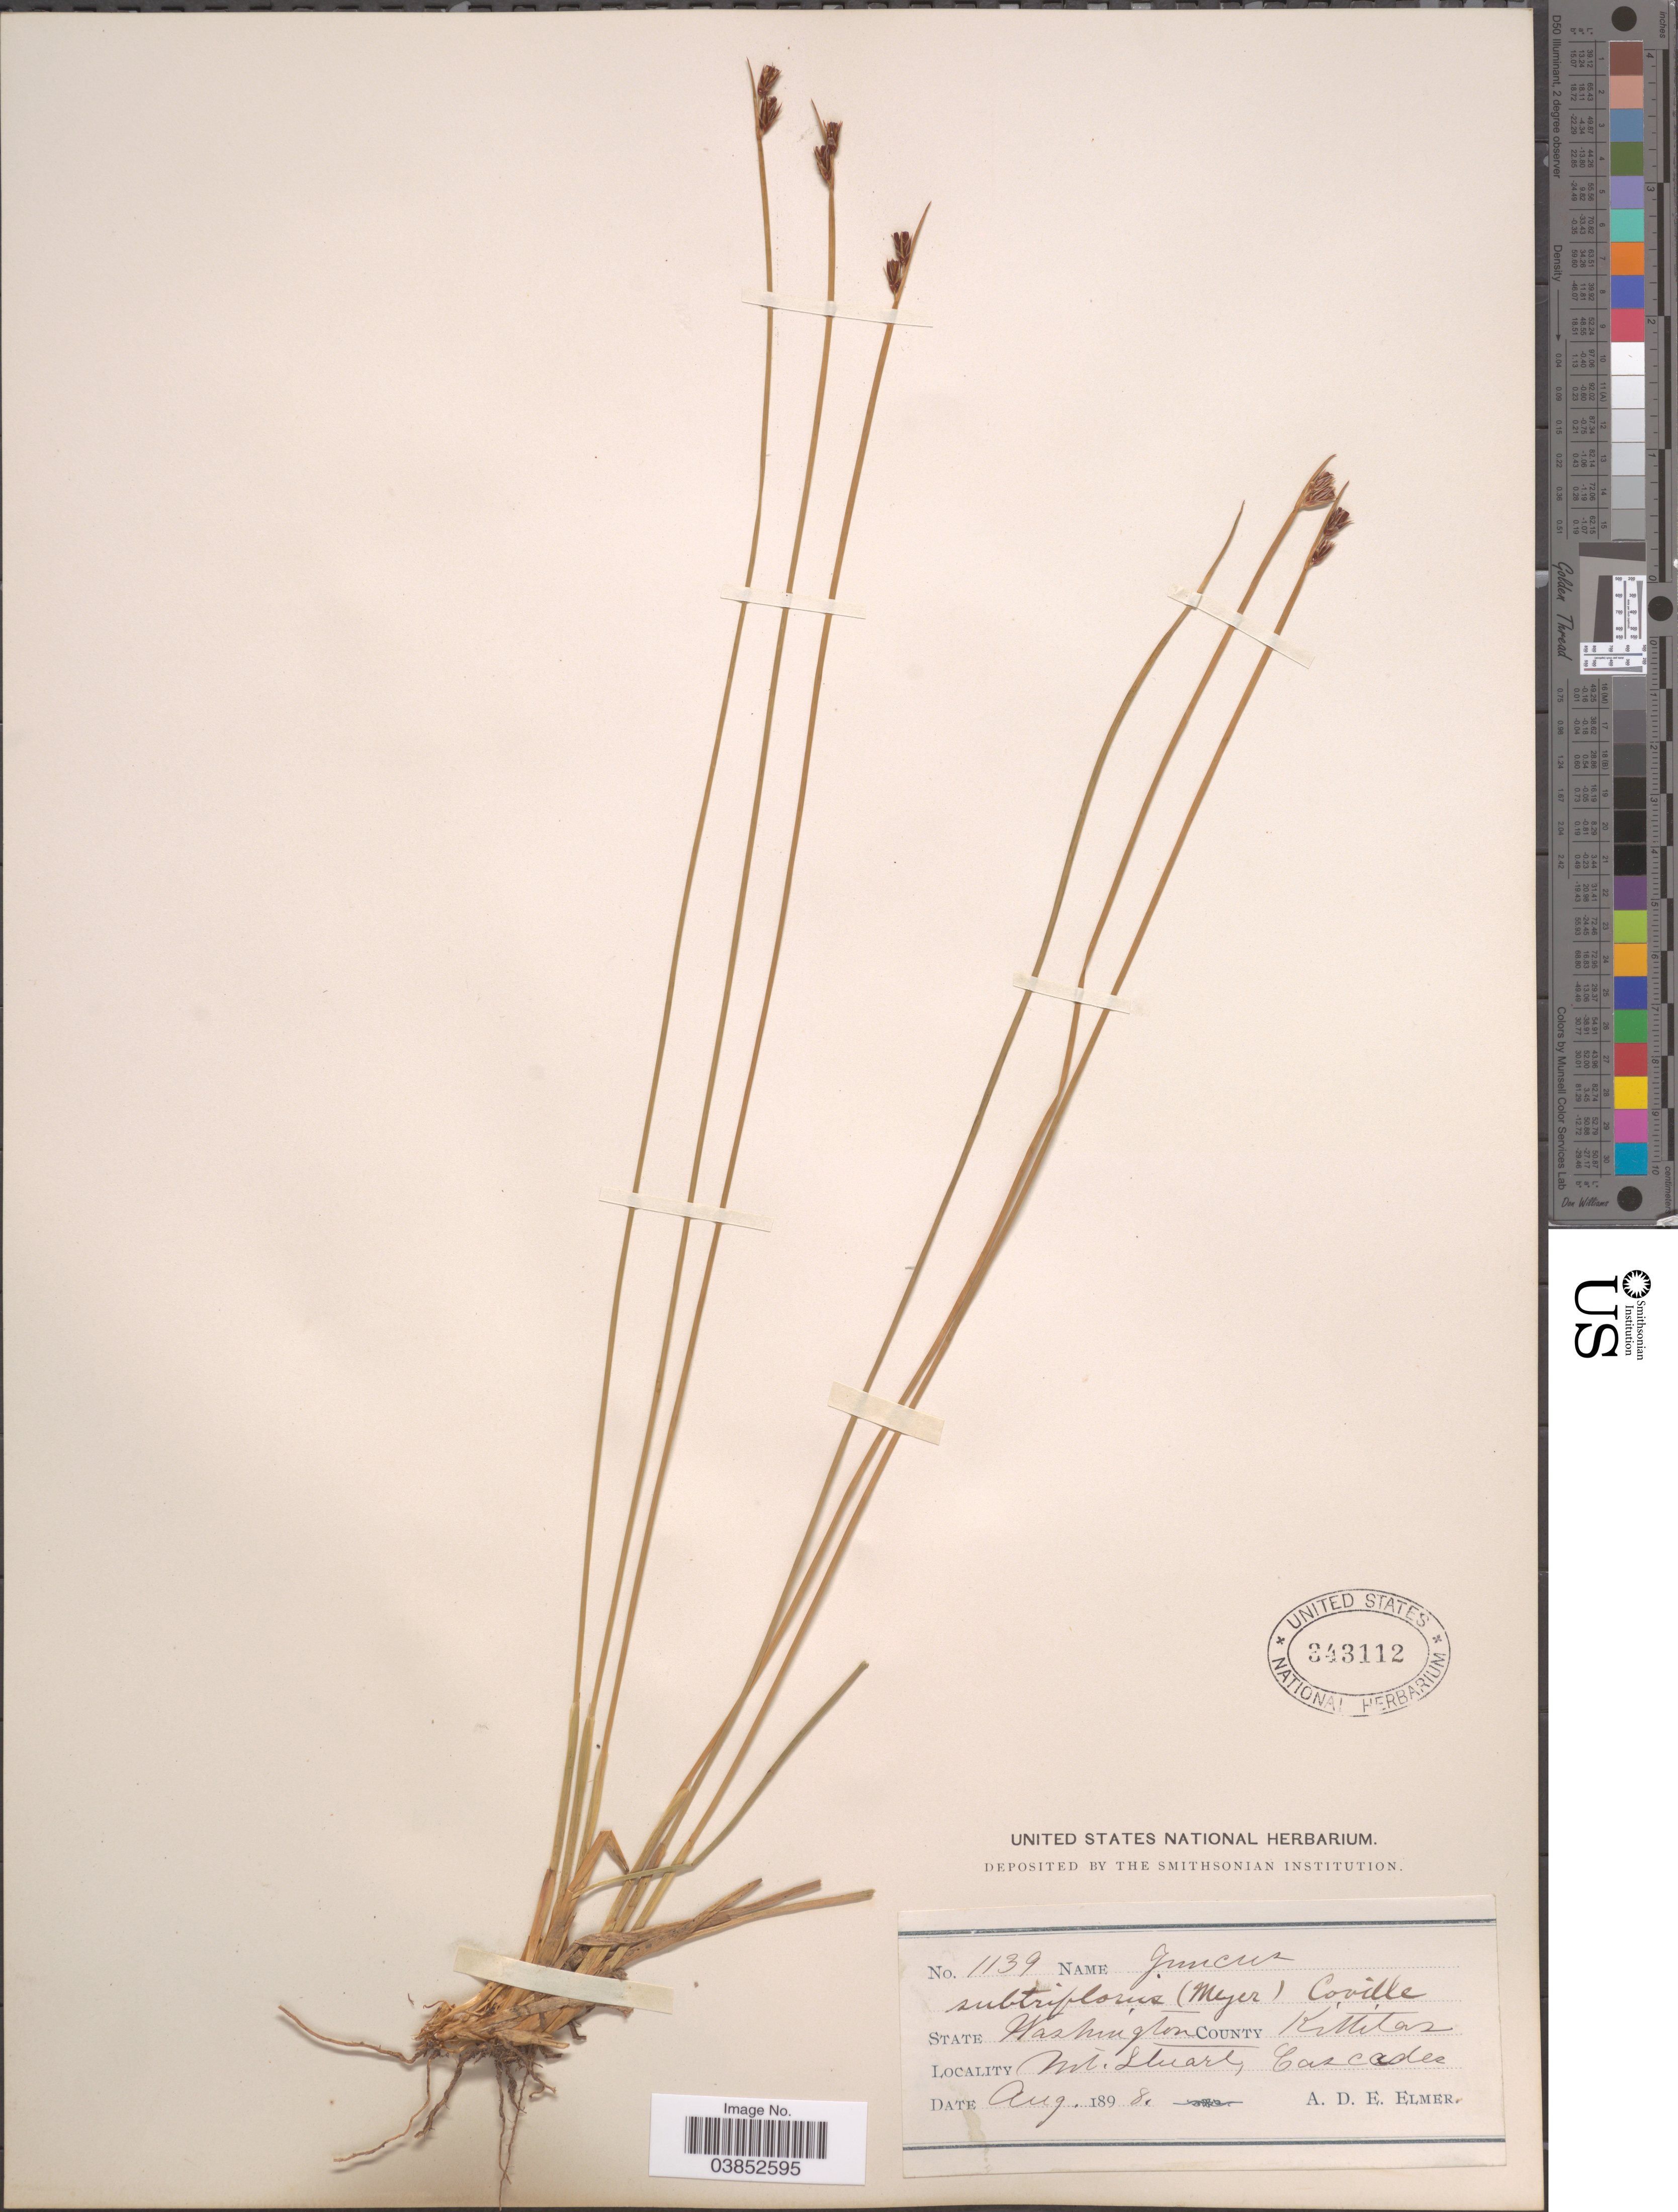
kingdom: Plantae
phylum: Tracheophyta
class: Liliopsida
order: Poales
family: Juncaceae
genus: Juncus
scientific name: Juncus drummondii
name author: E. Mey.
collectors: A. D. E. Elmer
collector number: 1139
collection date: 1898-08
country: United States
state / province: Washington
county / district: Kittitas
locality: County Kittitas. Mt. Stuart, Cascades.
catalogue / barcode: US 343112